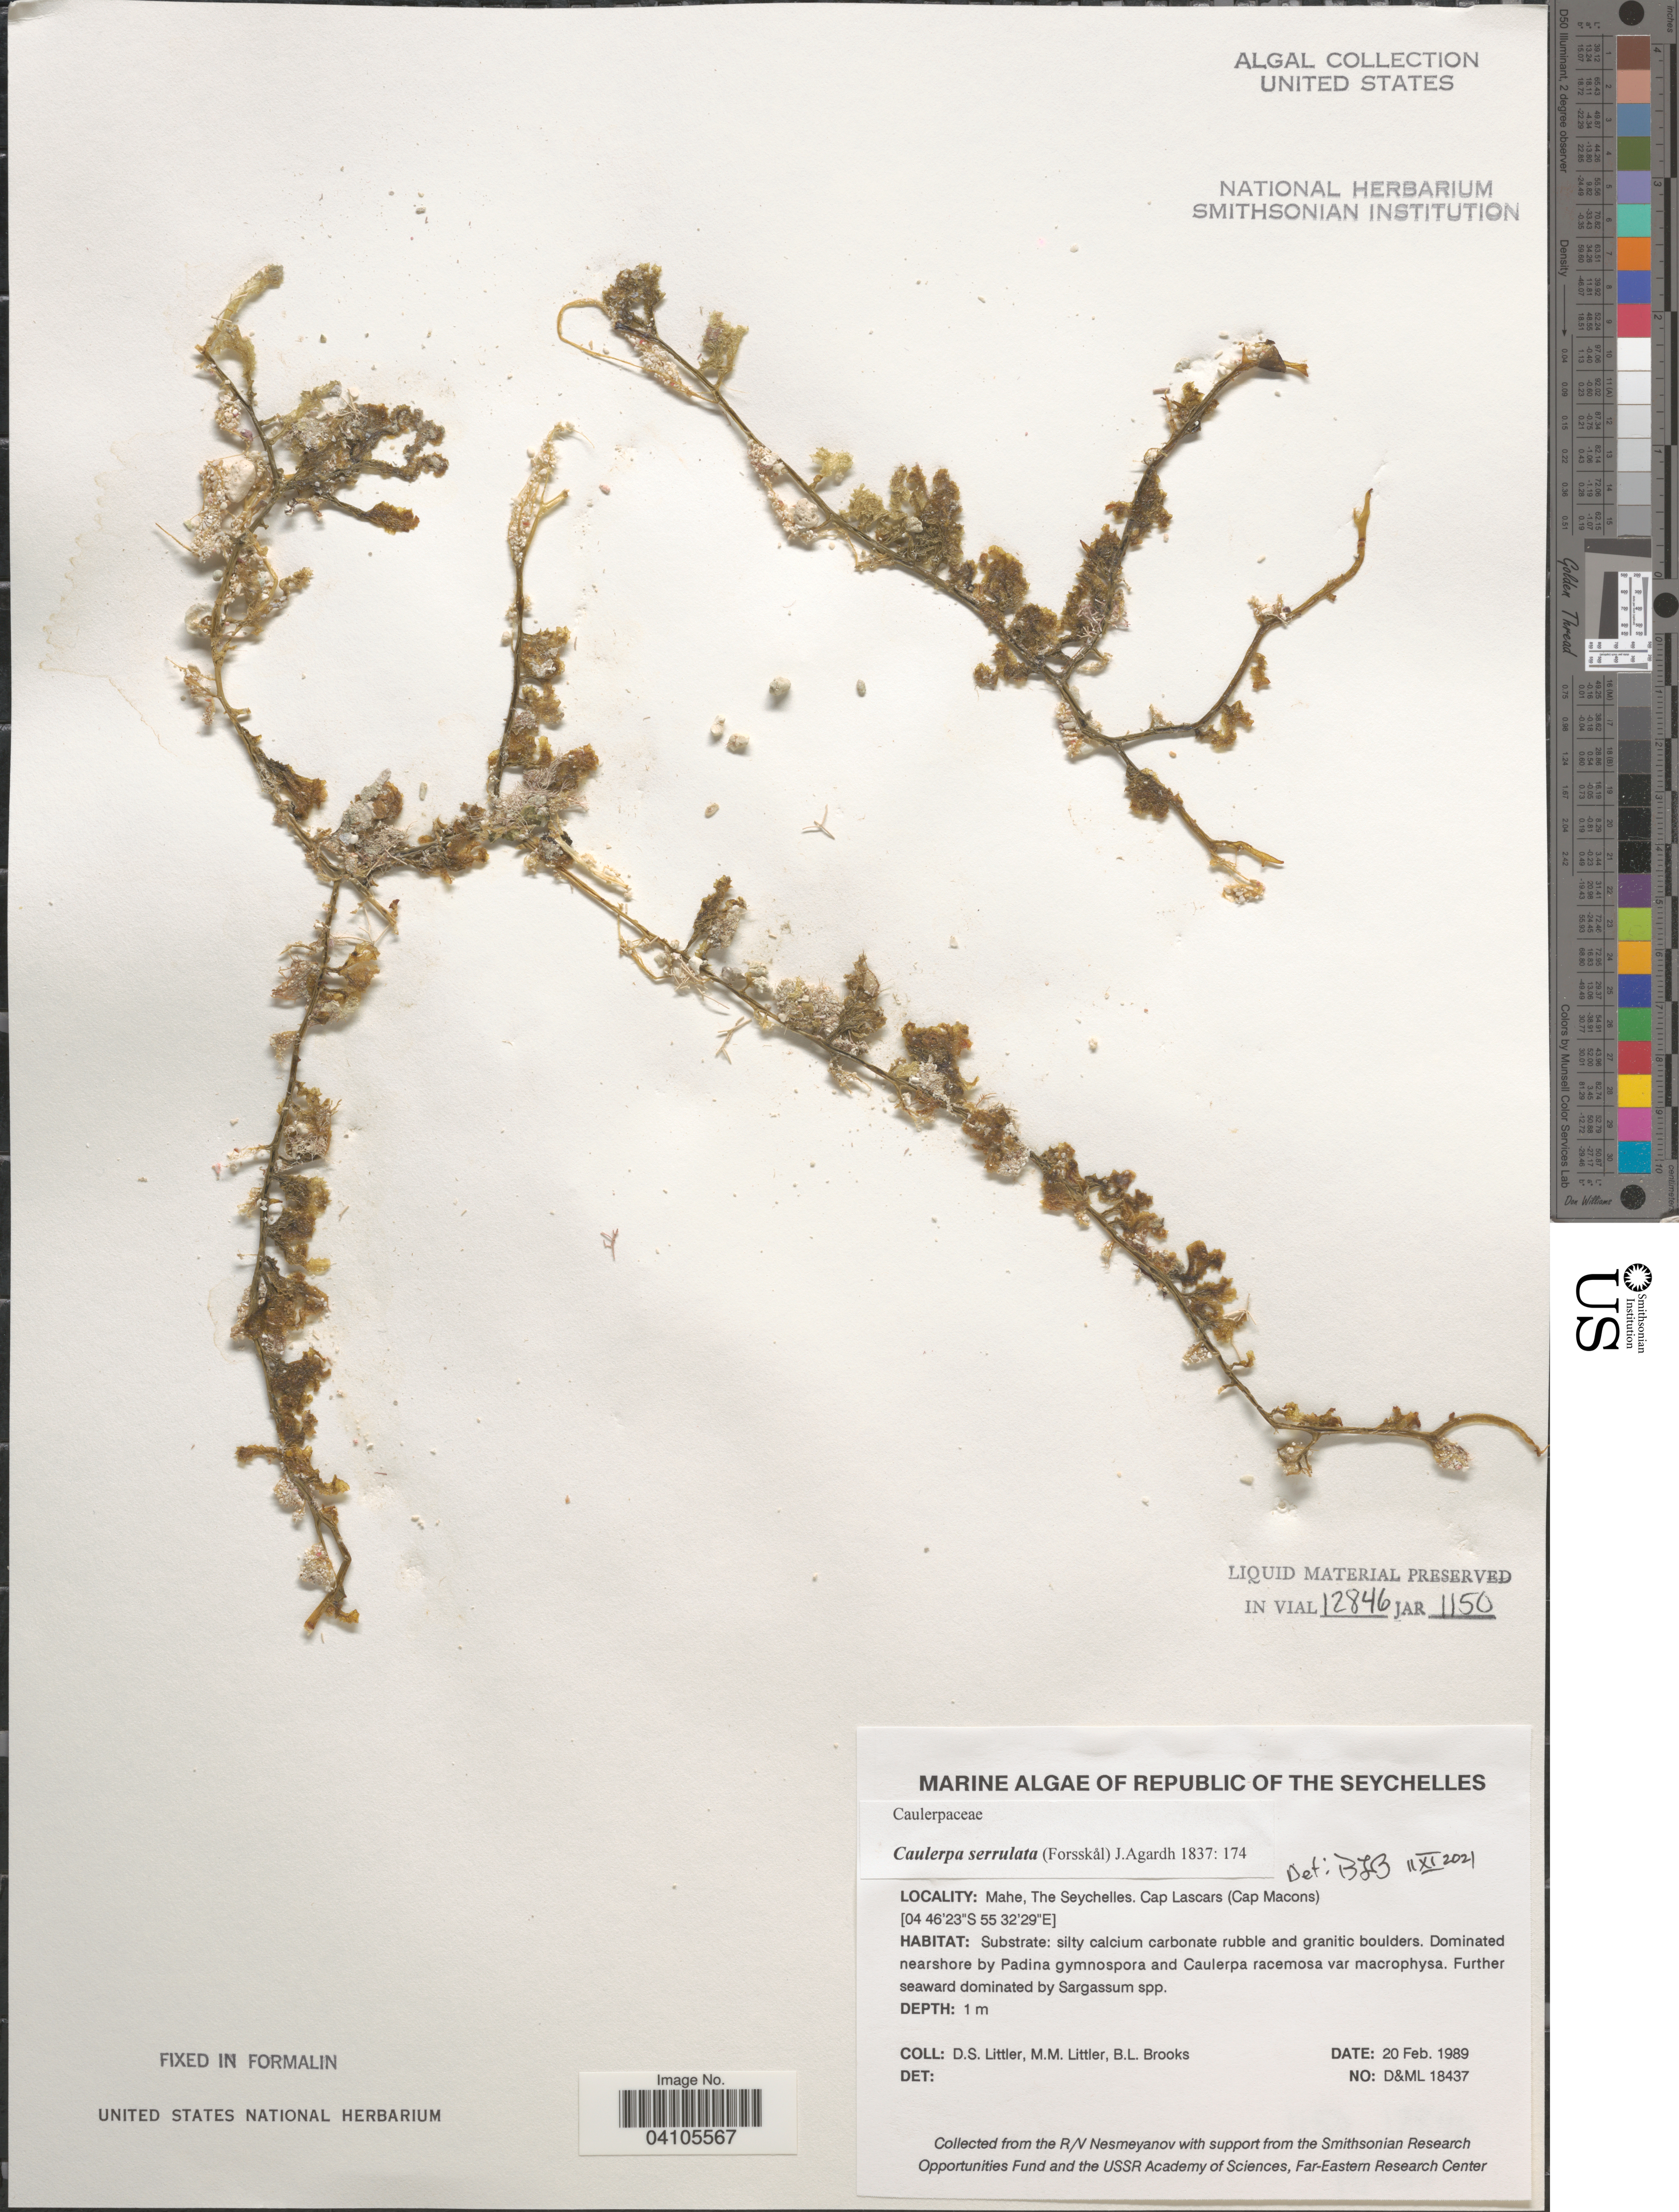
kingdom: Plantae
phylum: Chlorophyta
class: Ulvophyceae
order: Bryopsidales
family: Caulerpaceae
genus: Caulerpa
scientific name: Caulerpa serrulata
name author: (Forssk.) J. Agardh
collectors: D. S. Littler & B. Brooks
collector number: D&ML 18437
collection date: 1989-02-20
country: Seychelles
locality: Mahe, Cap Lascars (Cap Macons).